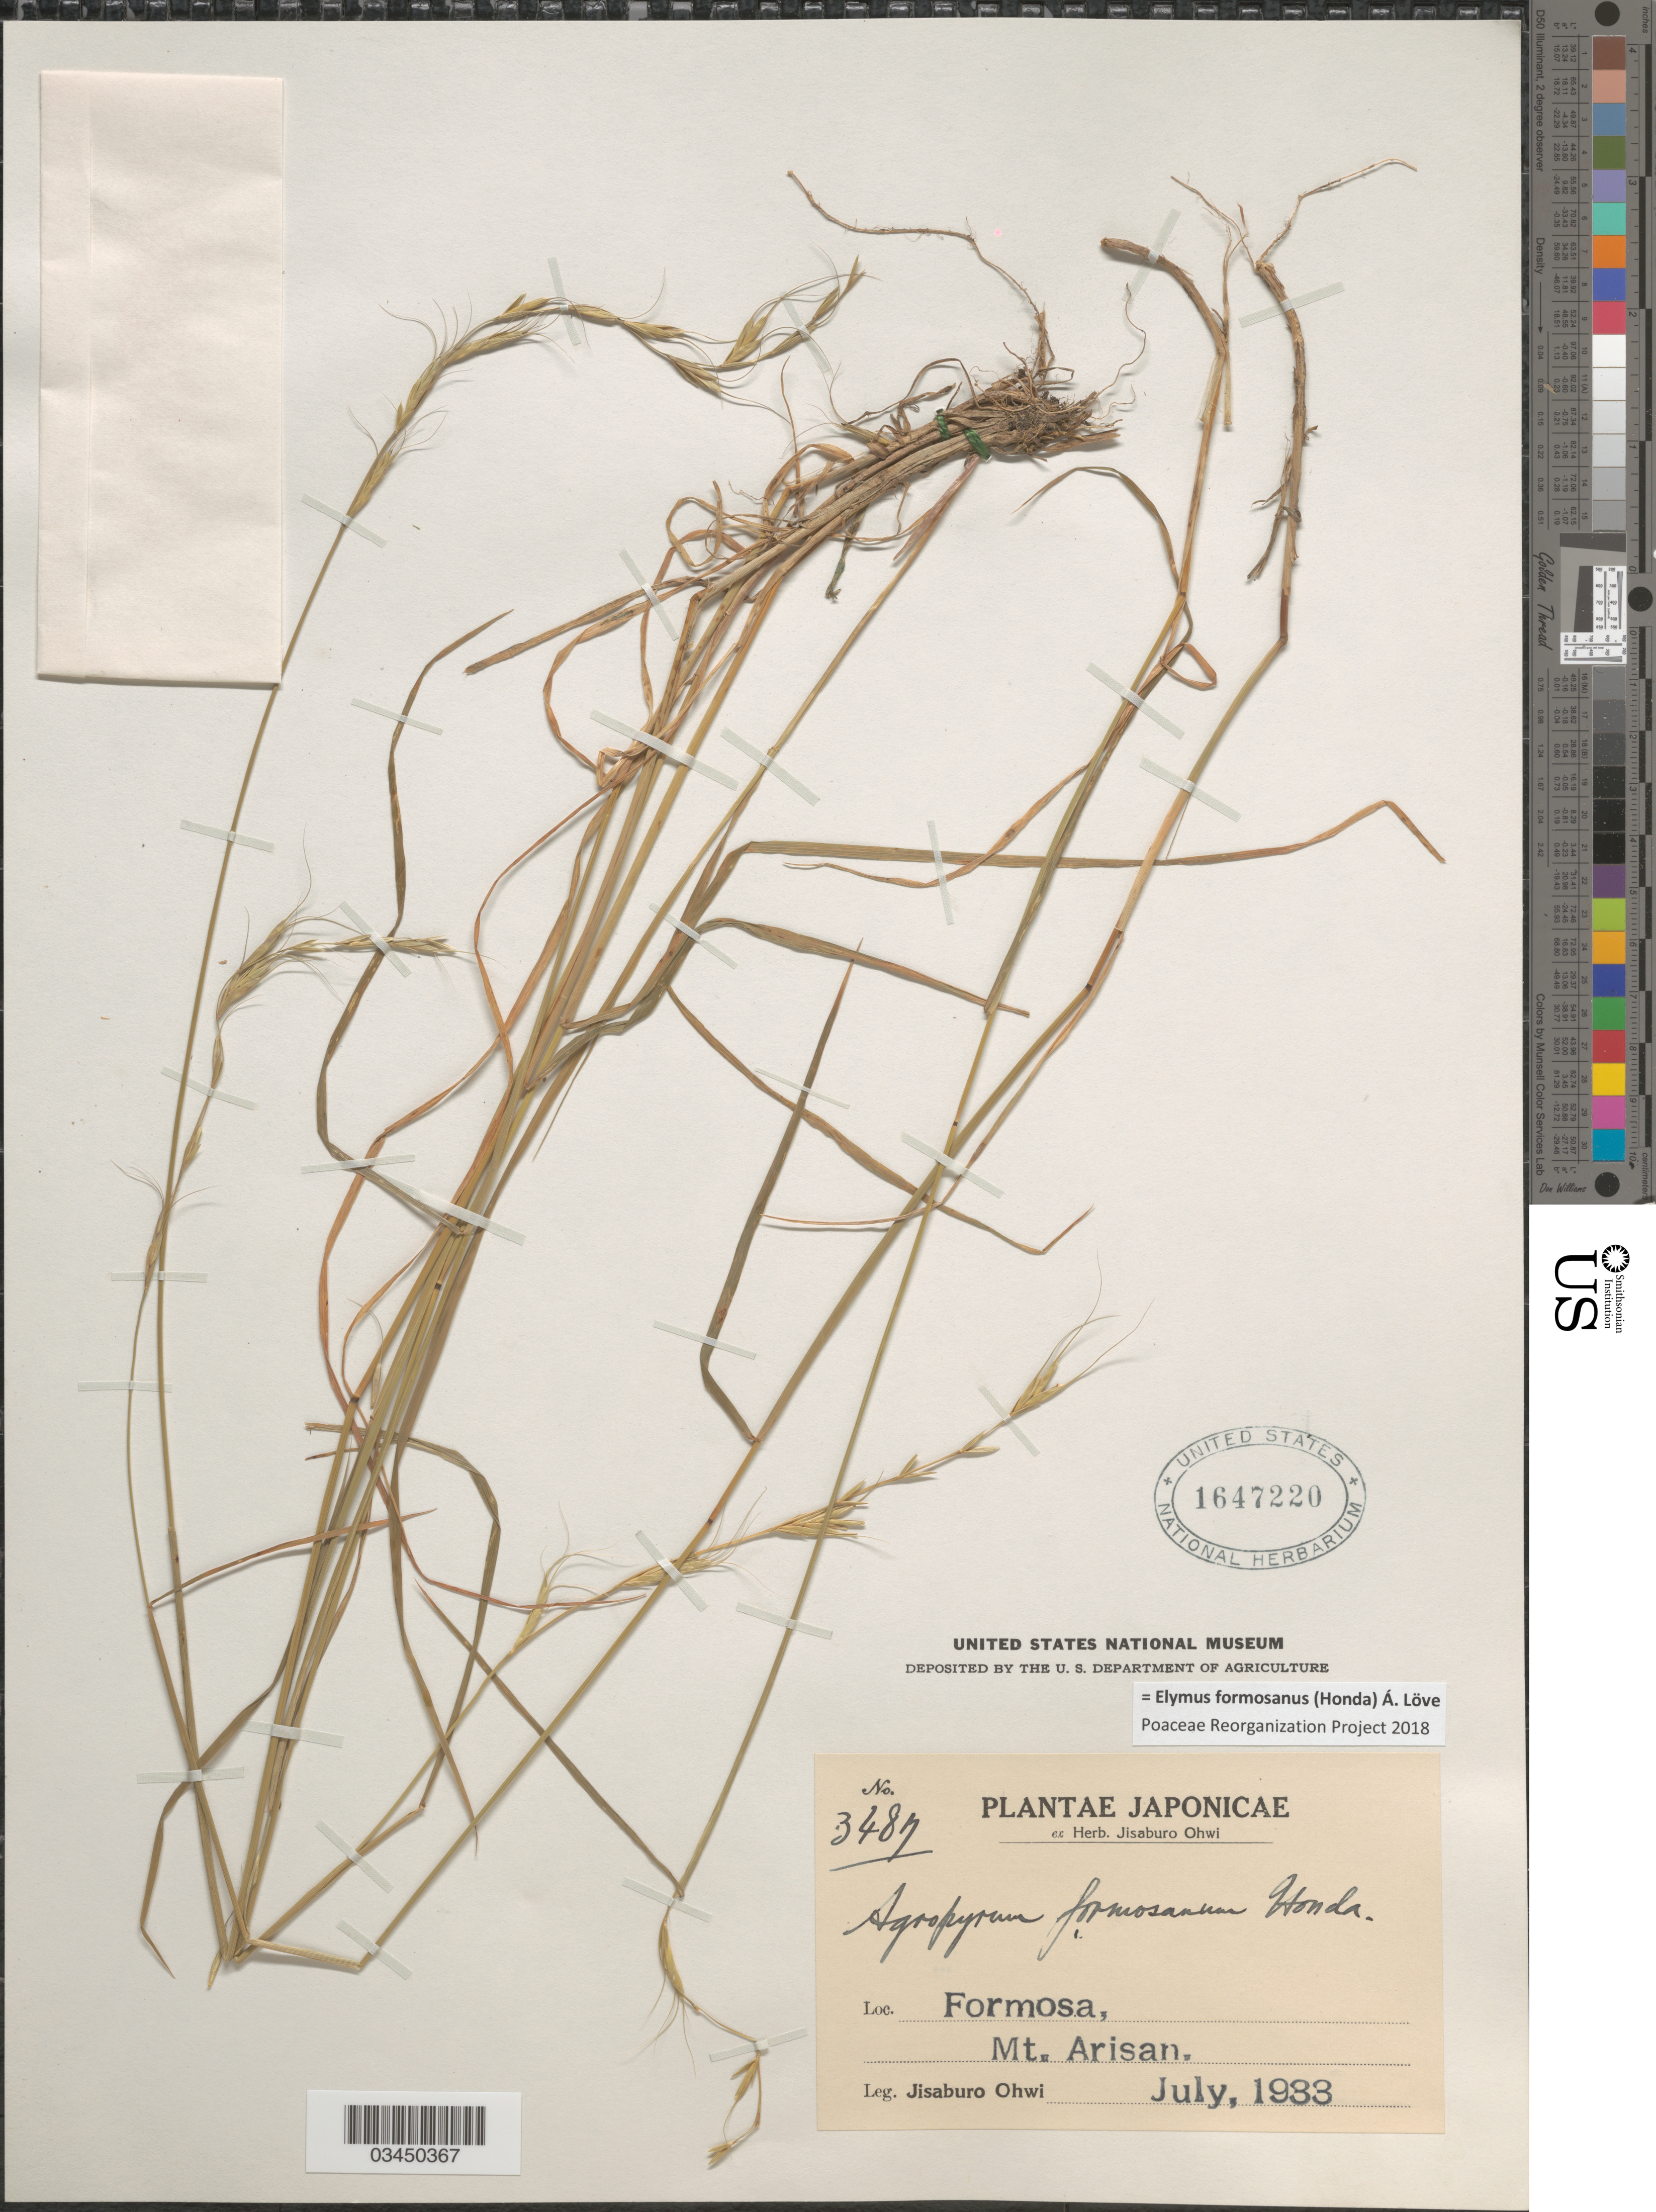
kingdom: Plantae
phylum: Tracheophyta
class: Liliopsida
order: Poales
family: Poaceae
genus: Elymus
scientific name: Elymus formosanus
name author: (Honda) Á. Löve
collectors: J. Ohwi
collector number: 3487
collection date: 1933-07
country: Taiwan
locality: Formosa, Mt. Arisan.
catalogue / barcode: US 1647220